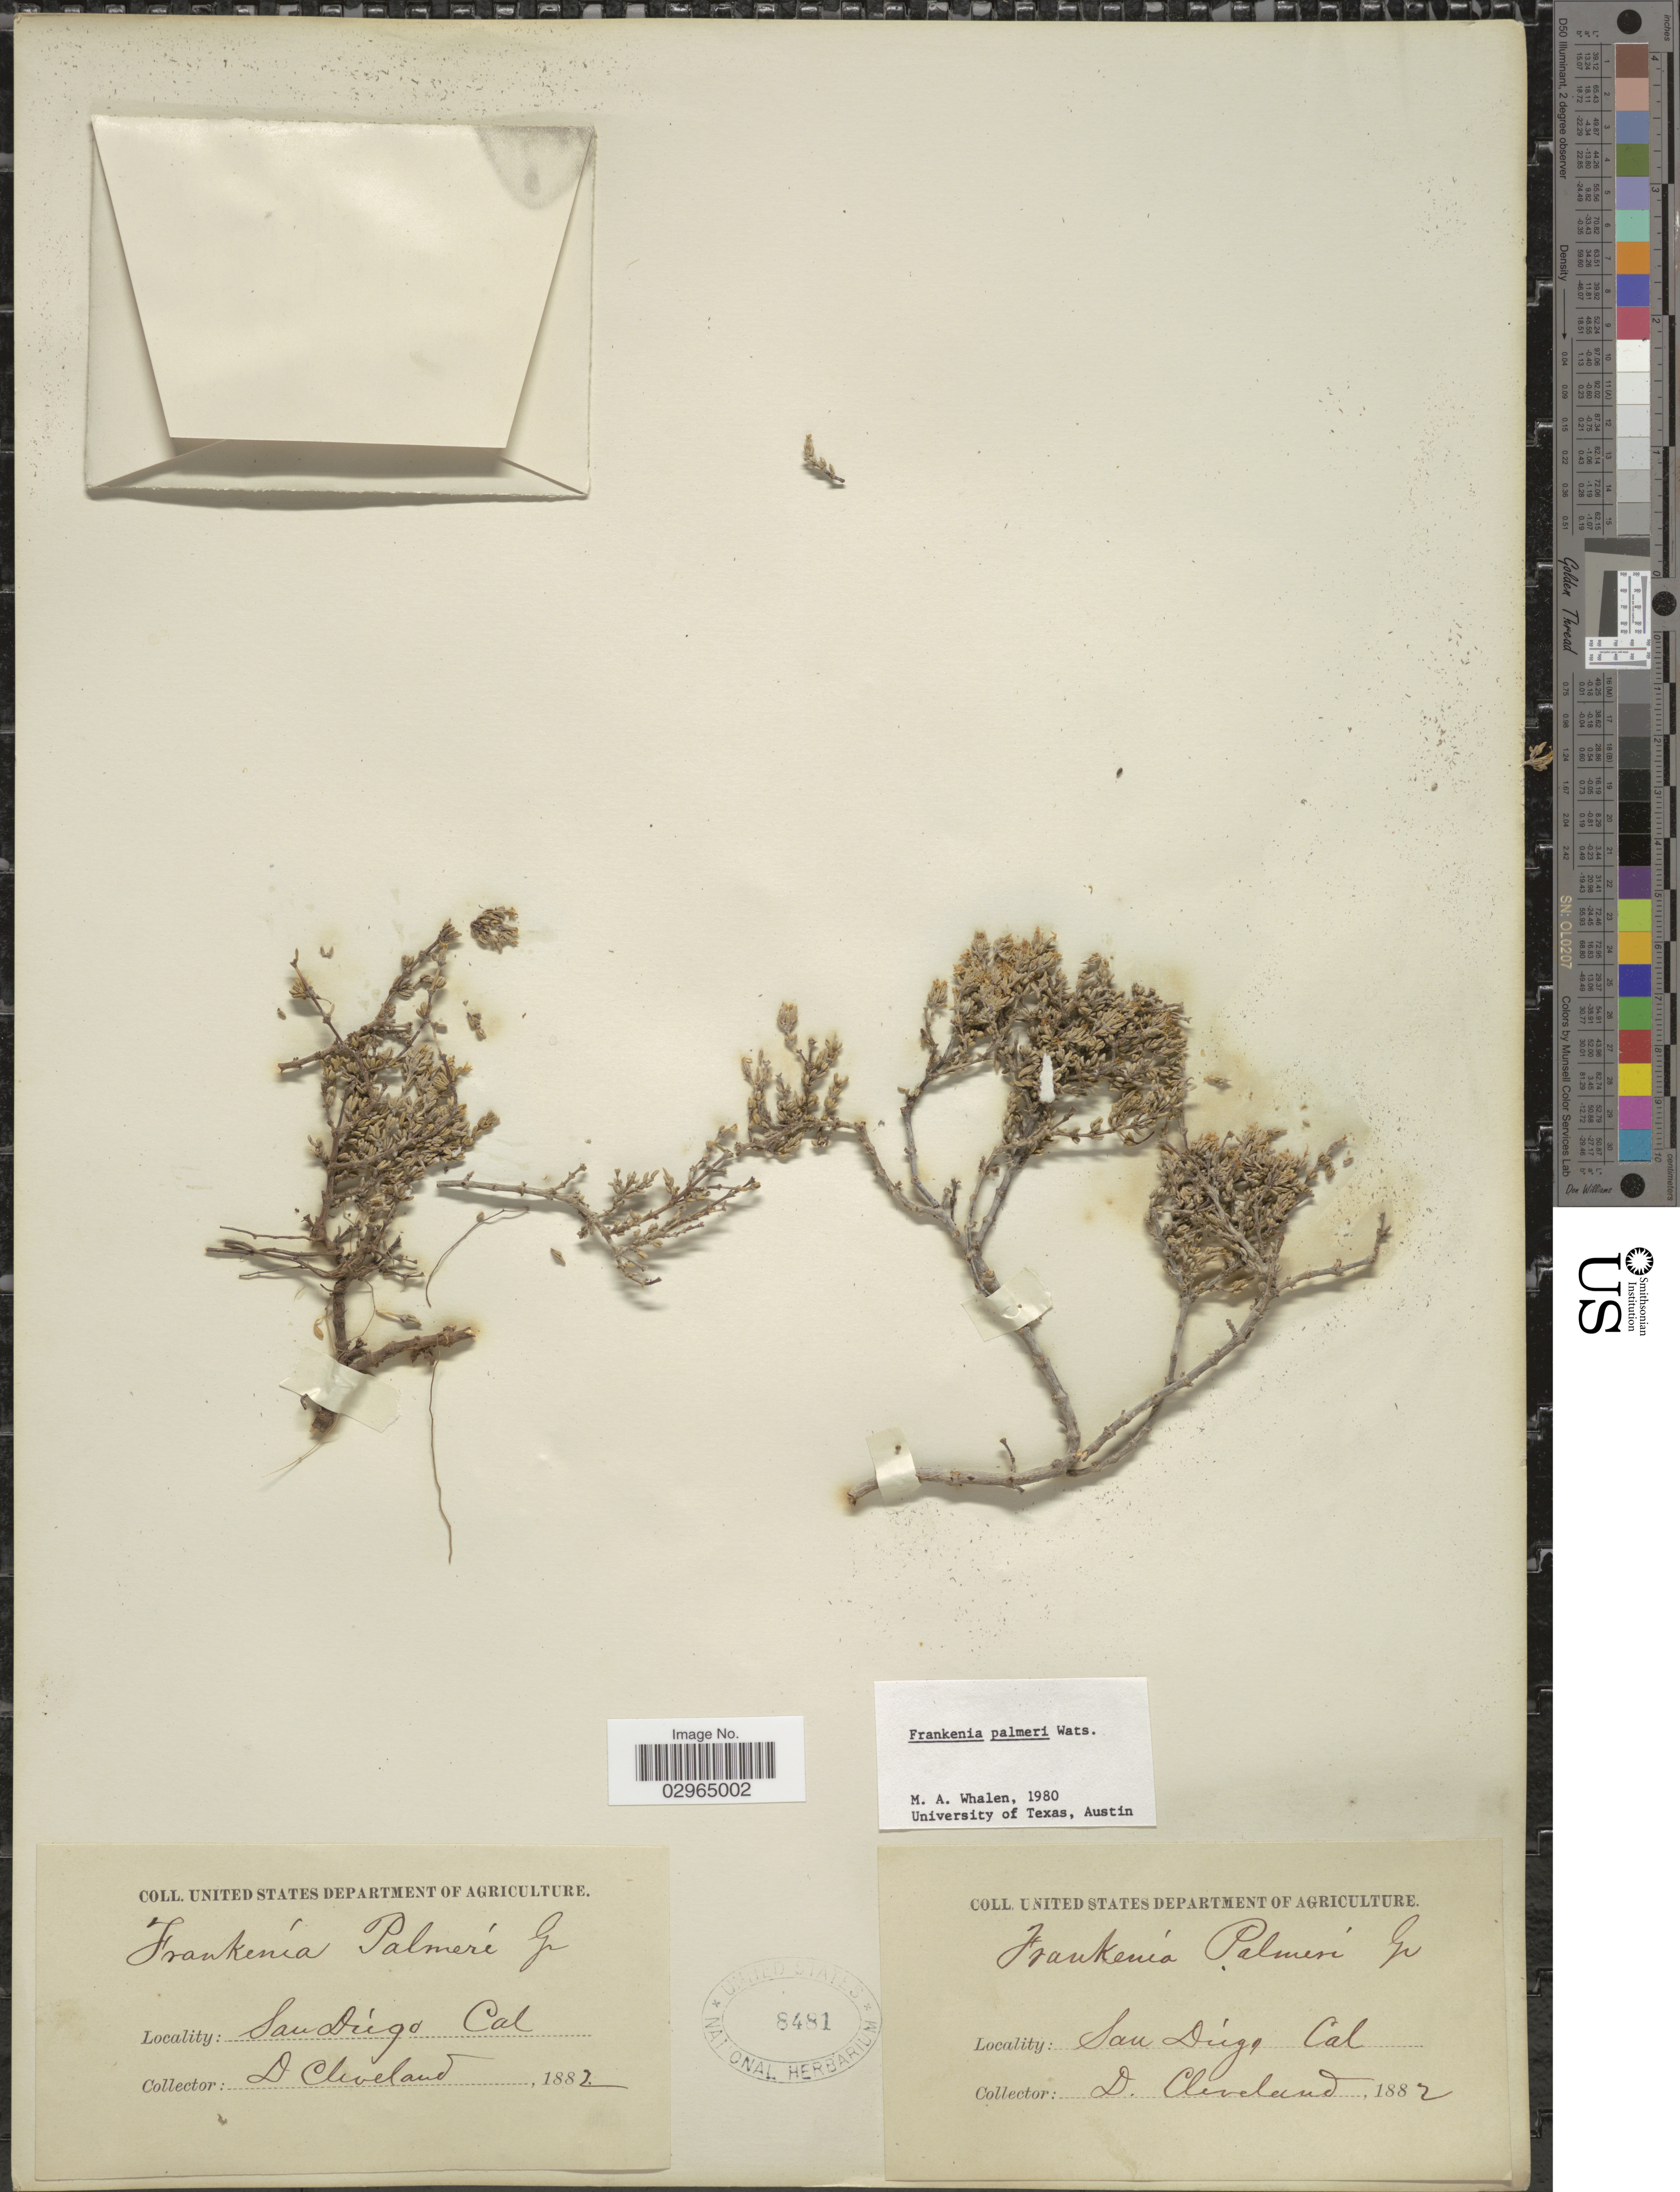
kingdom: Plantae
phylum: Tracheophyta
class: Magnoliopsida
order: Caryophyllales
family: Frankeniaceae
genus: Frankenia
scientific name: Frankenia palmeri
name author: S. Watson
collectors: D. Cleveland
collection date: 1882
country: United States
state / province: California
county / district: San Diego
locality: San Diego.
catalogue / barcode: US 8481